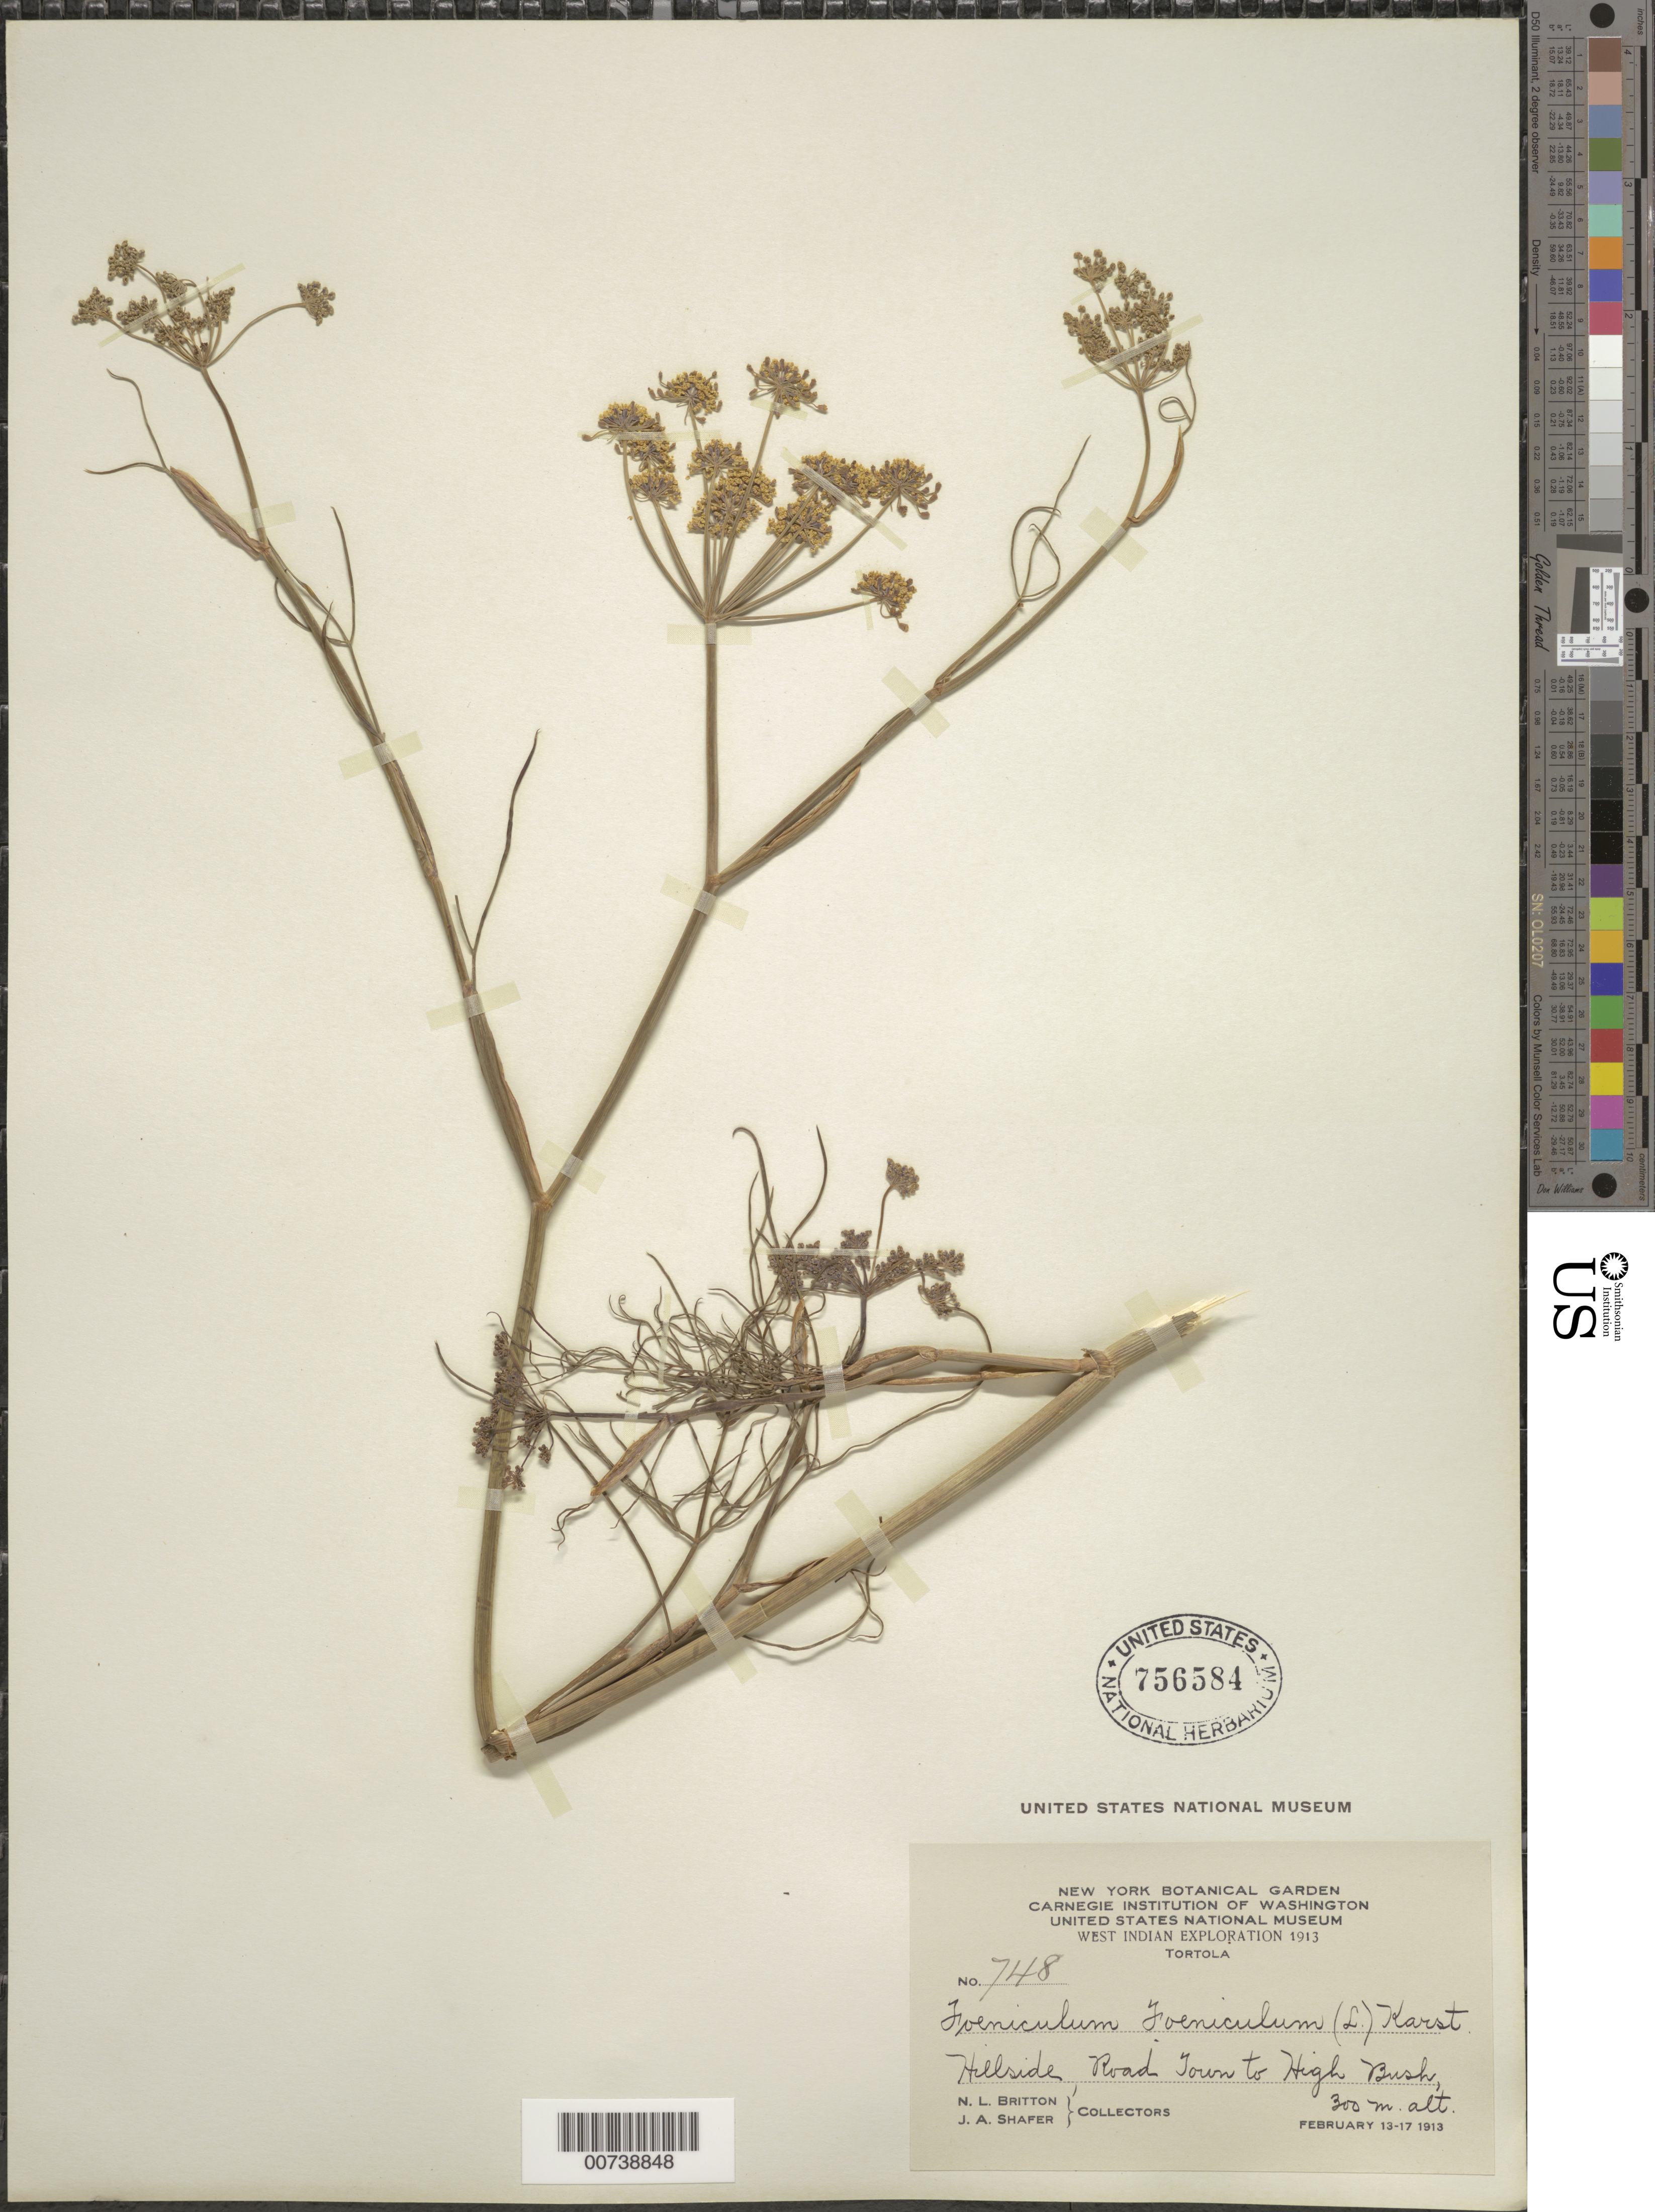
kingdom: Plantae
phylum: Tracheophyta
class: Magnoliopsida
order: Apiales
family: Apiaceae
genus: Foeniculum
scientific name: Foeniculum vulgare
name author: Mill.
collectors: N. Britton & J. A. Shafer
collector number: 748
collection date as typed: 13 Feb 1913 to 17 Feb 1913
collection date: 1913-02-13/1913-02-17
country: British Virgin Islands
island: Tortola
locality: Road town to High Bush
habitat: Hillside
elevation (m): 300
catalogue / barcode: US 756584